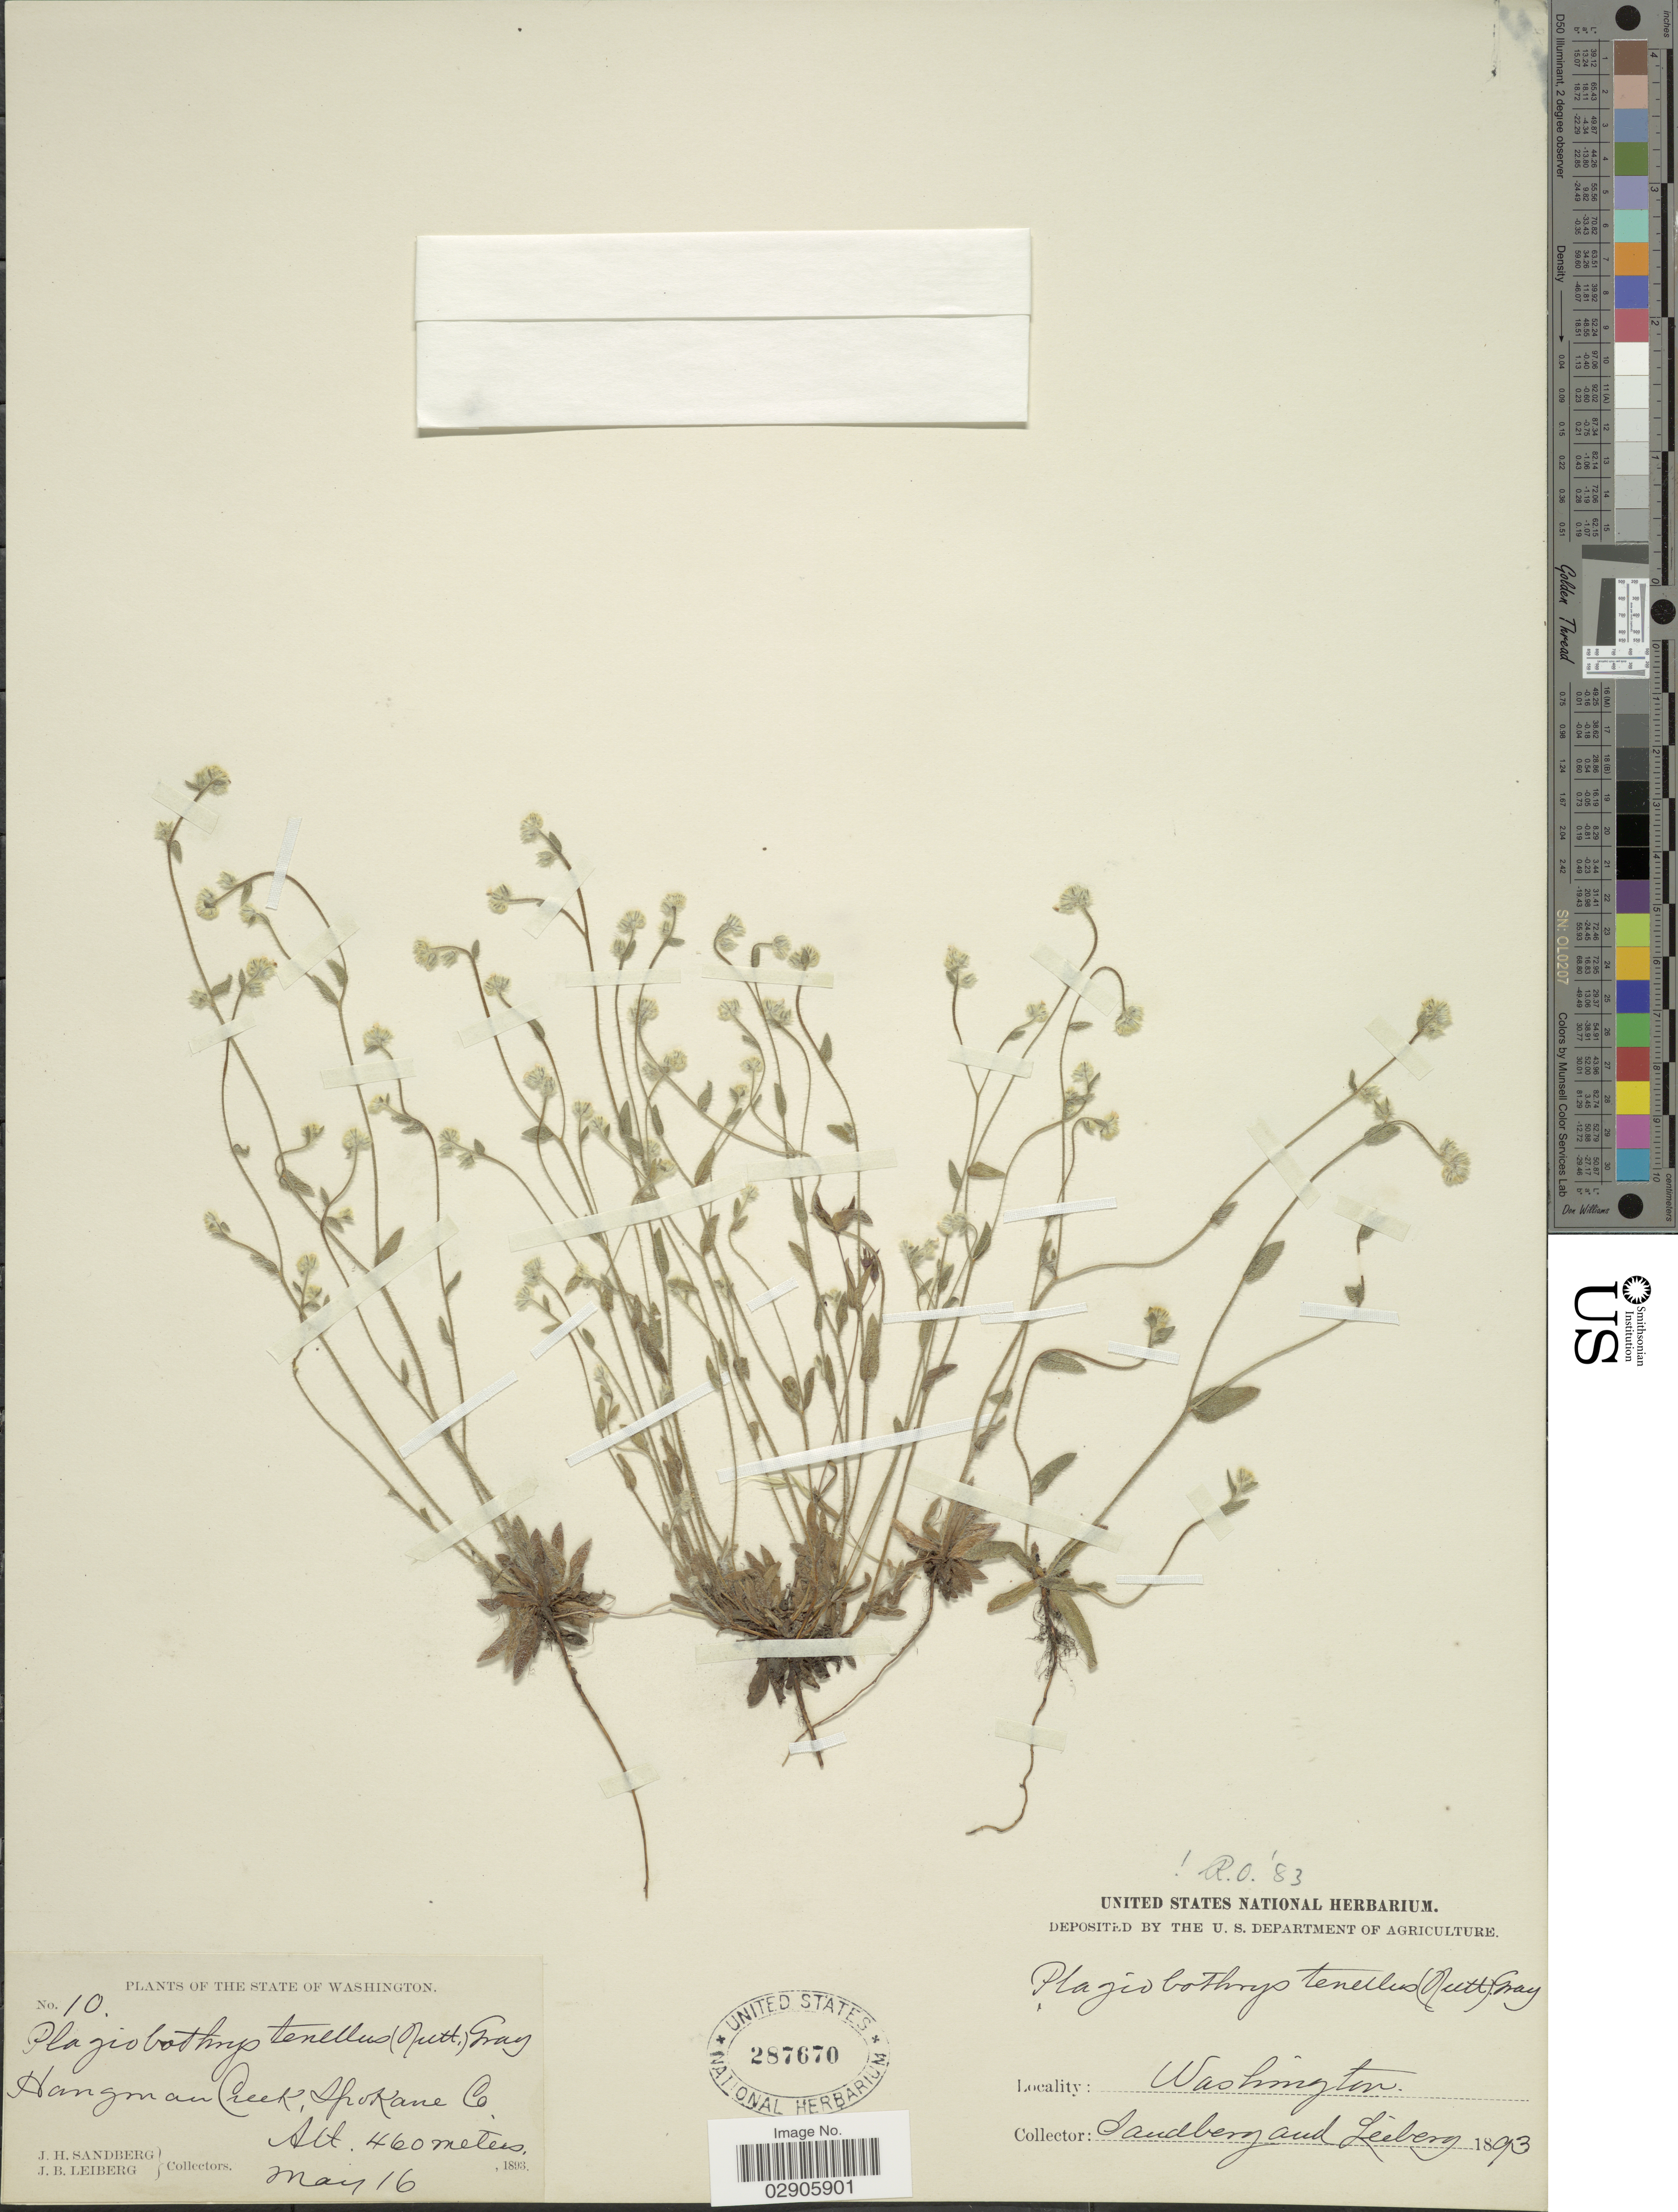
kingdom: Plantae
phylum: Tracheophyta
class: Magnoliopsida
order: Boraginales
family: Boraginaceae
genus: Plagiobothrys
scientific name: Plagiobothrys tenellus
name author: (Nutt.) A. Gray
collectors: J. H. Sandberg & J. B. Leiberg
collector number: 10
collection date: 1893-05-16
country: United States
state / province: Washington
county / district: Spokane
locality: Hangman Creek, Spokane Co.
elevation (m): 460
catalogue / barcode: US 287670